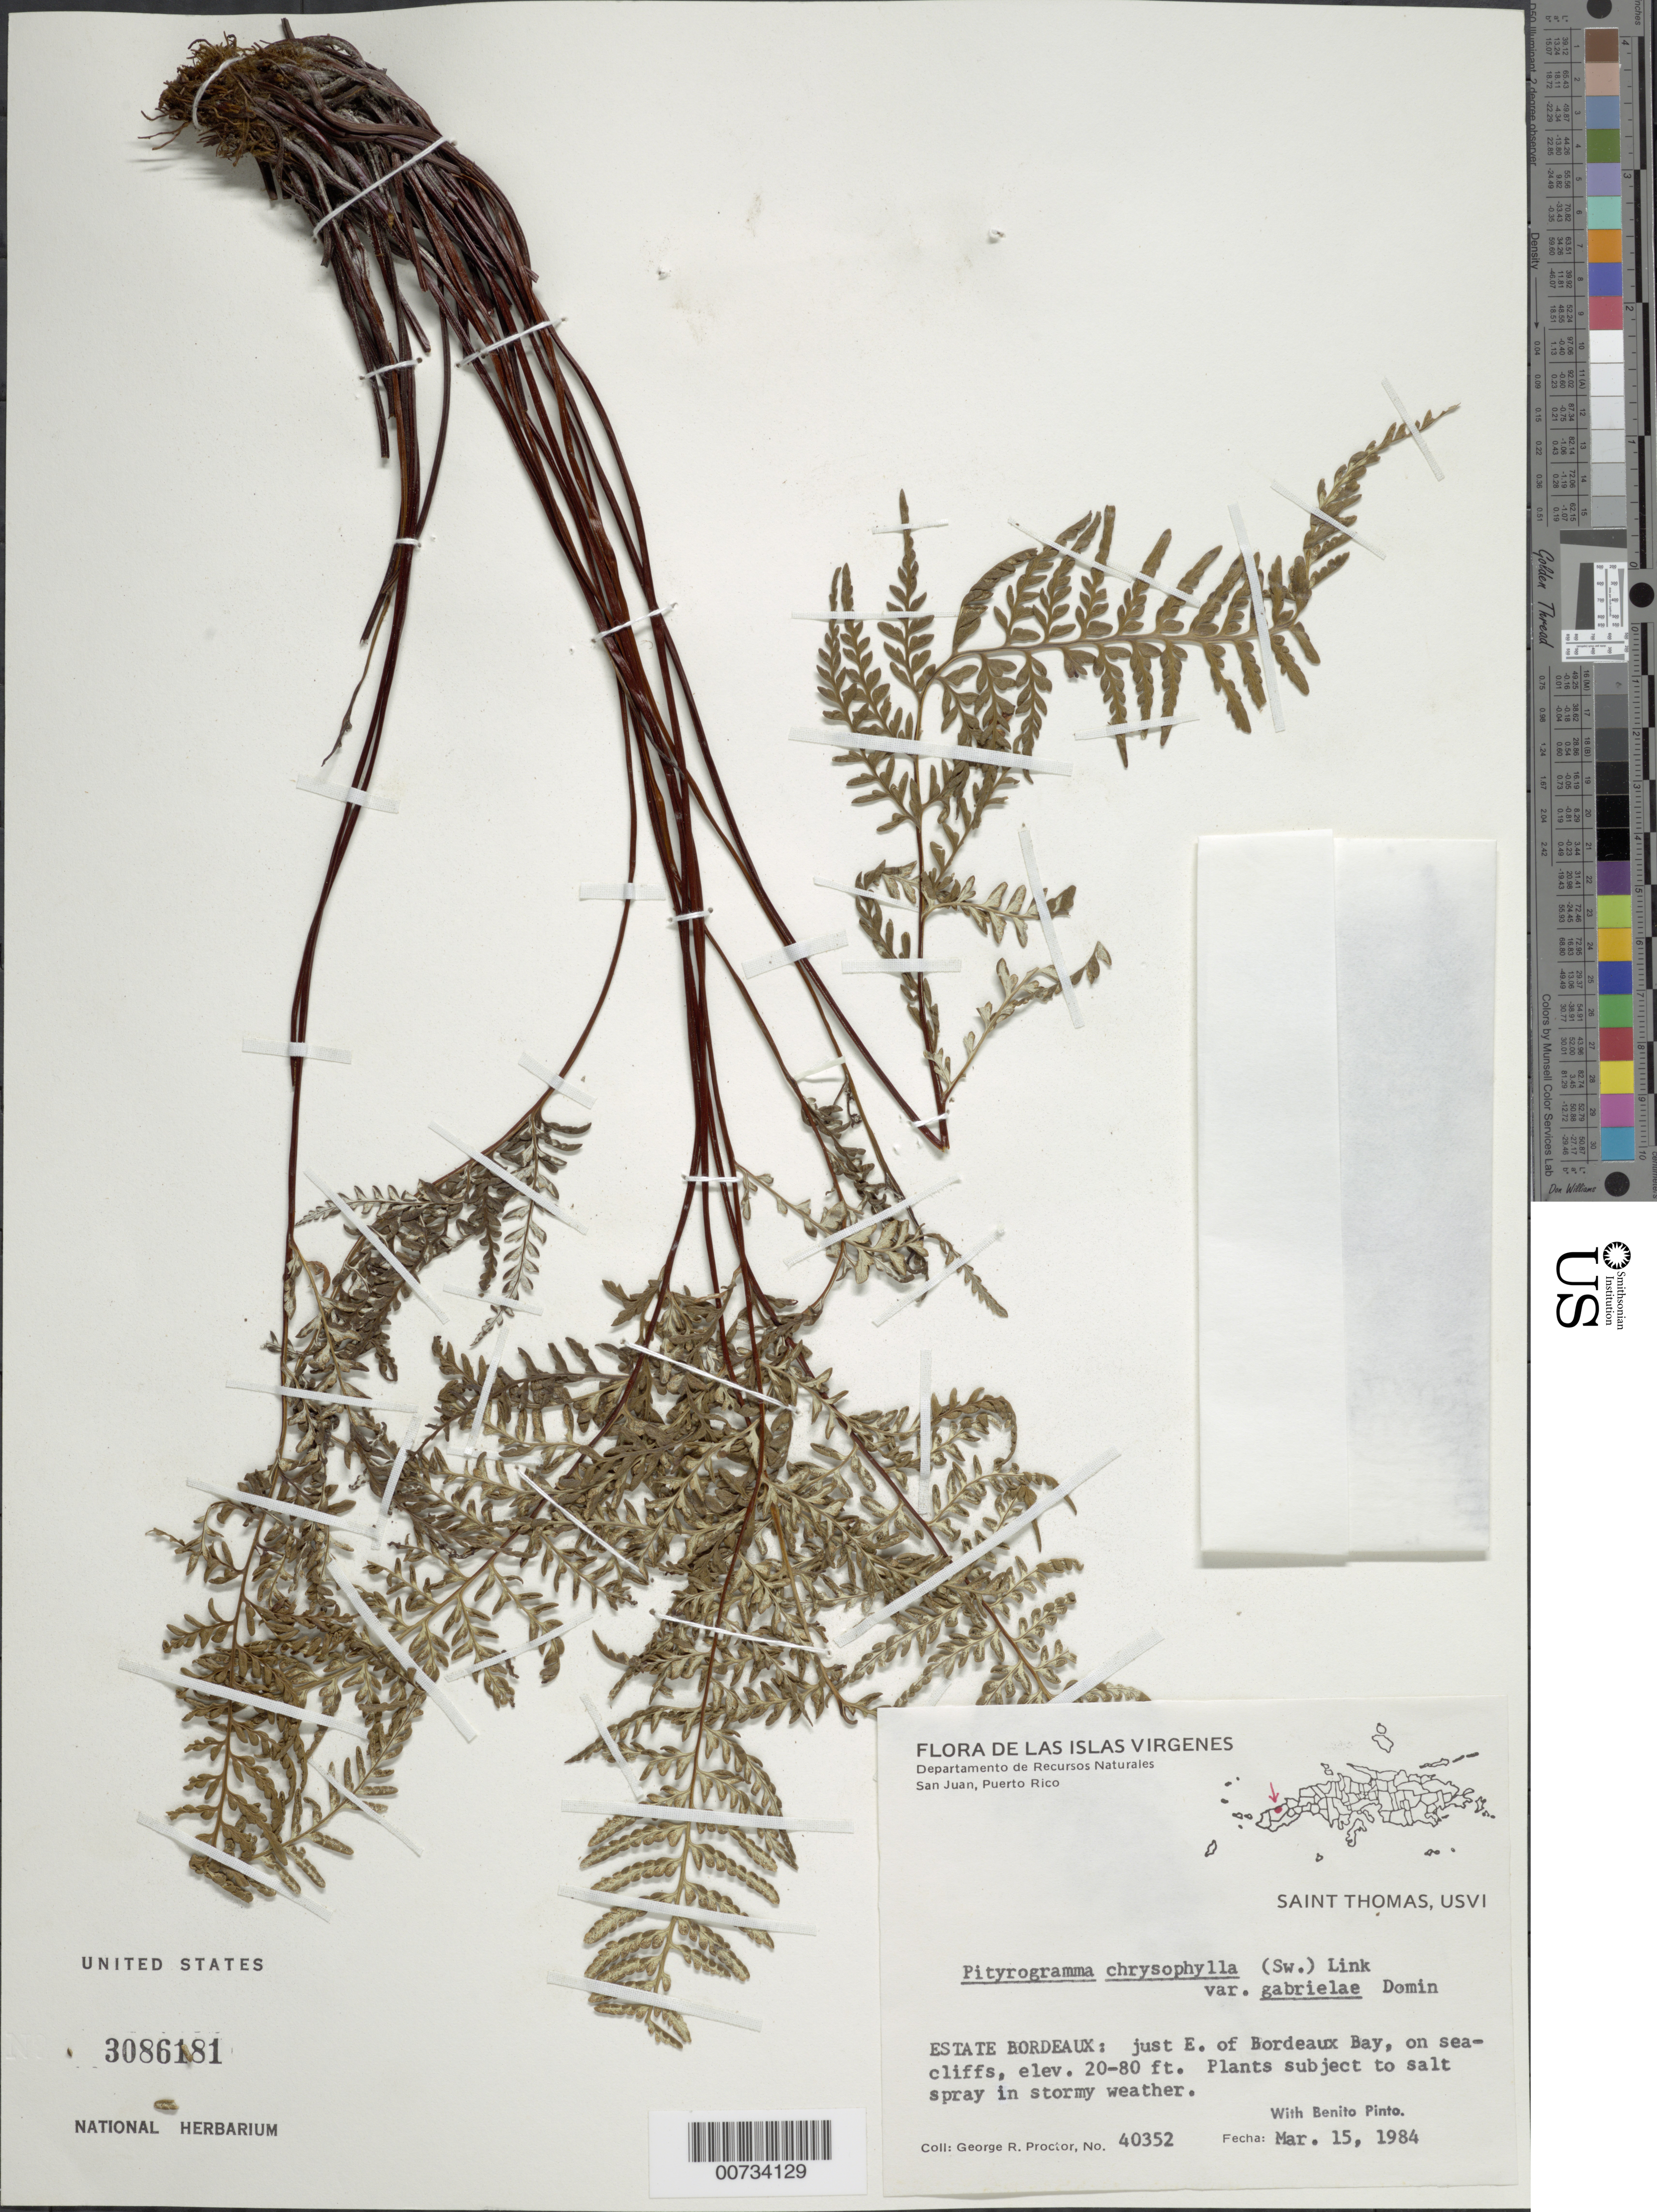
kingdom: Plantae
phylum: Tracheophyta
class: Polypodiopsida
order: Polypodiales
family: Pteridaceae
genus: Pityrogramma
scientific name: Pityrogramma chrysophylla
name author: (Sw.) Link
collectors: G. R. Proctor & B. Pinto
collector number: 40352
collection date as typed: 15 Mar 1984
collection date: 1984-03-15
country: U.S. Virgin Islands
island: St. Thomas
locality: St. Thomas, Estate Bordeaux: just E of Bordeaux Bay, on sea cliffs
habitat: Plants subjecto salt spray in stormy weather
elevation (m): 6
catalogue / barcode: US 3086181